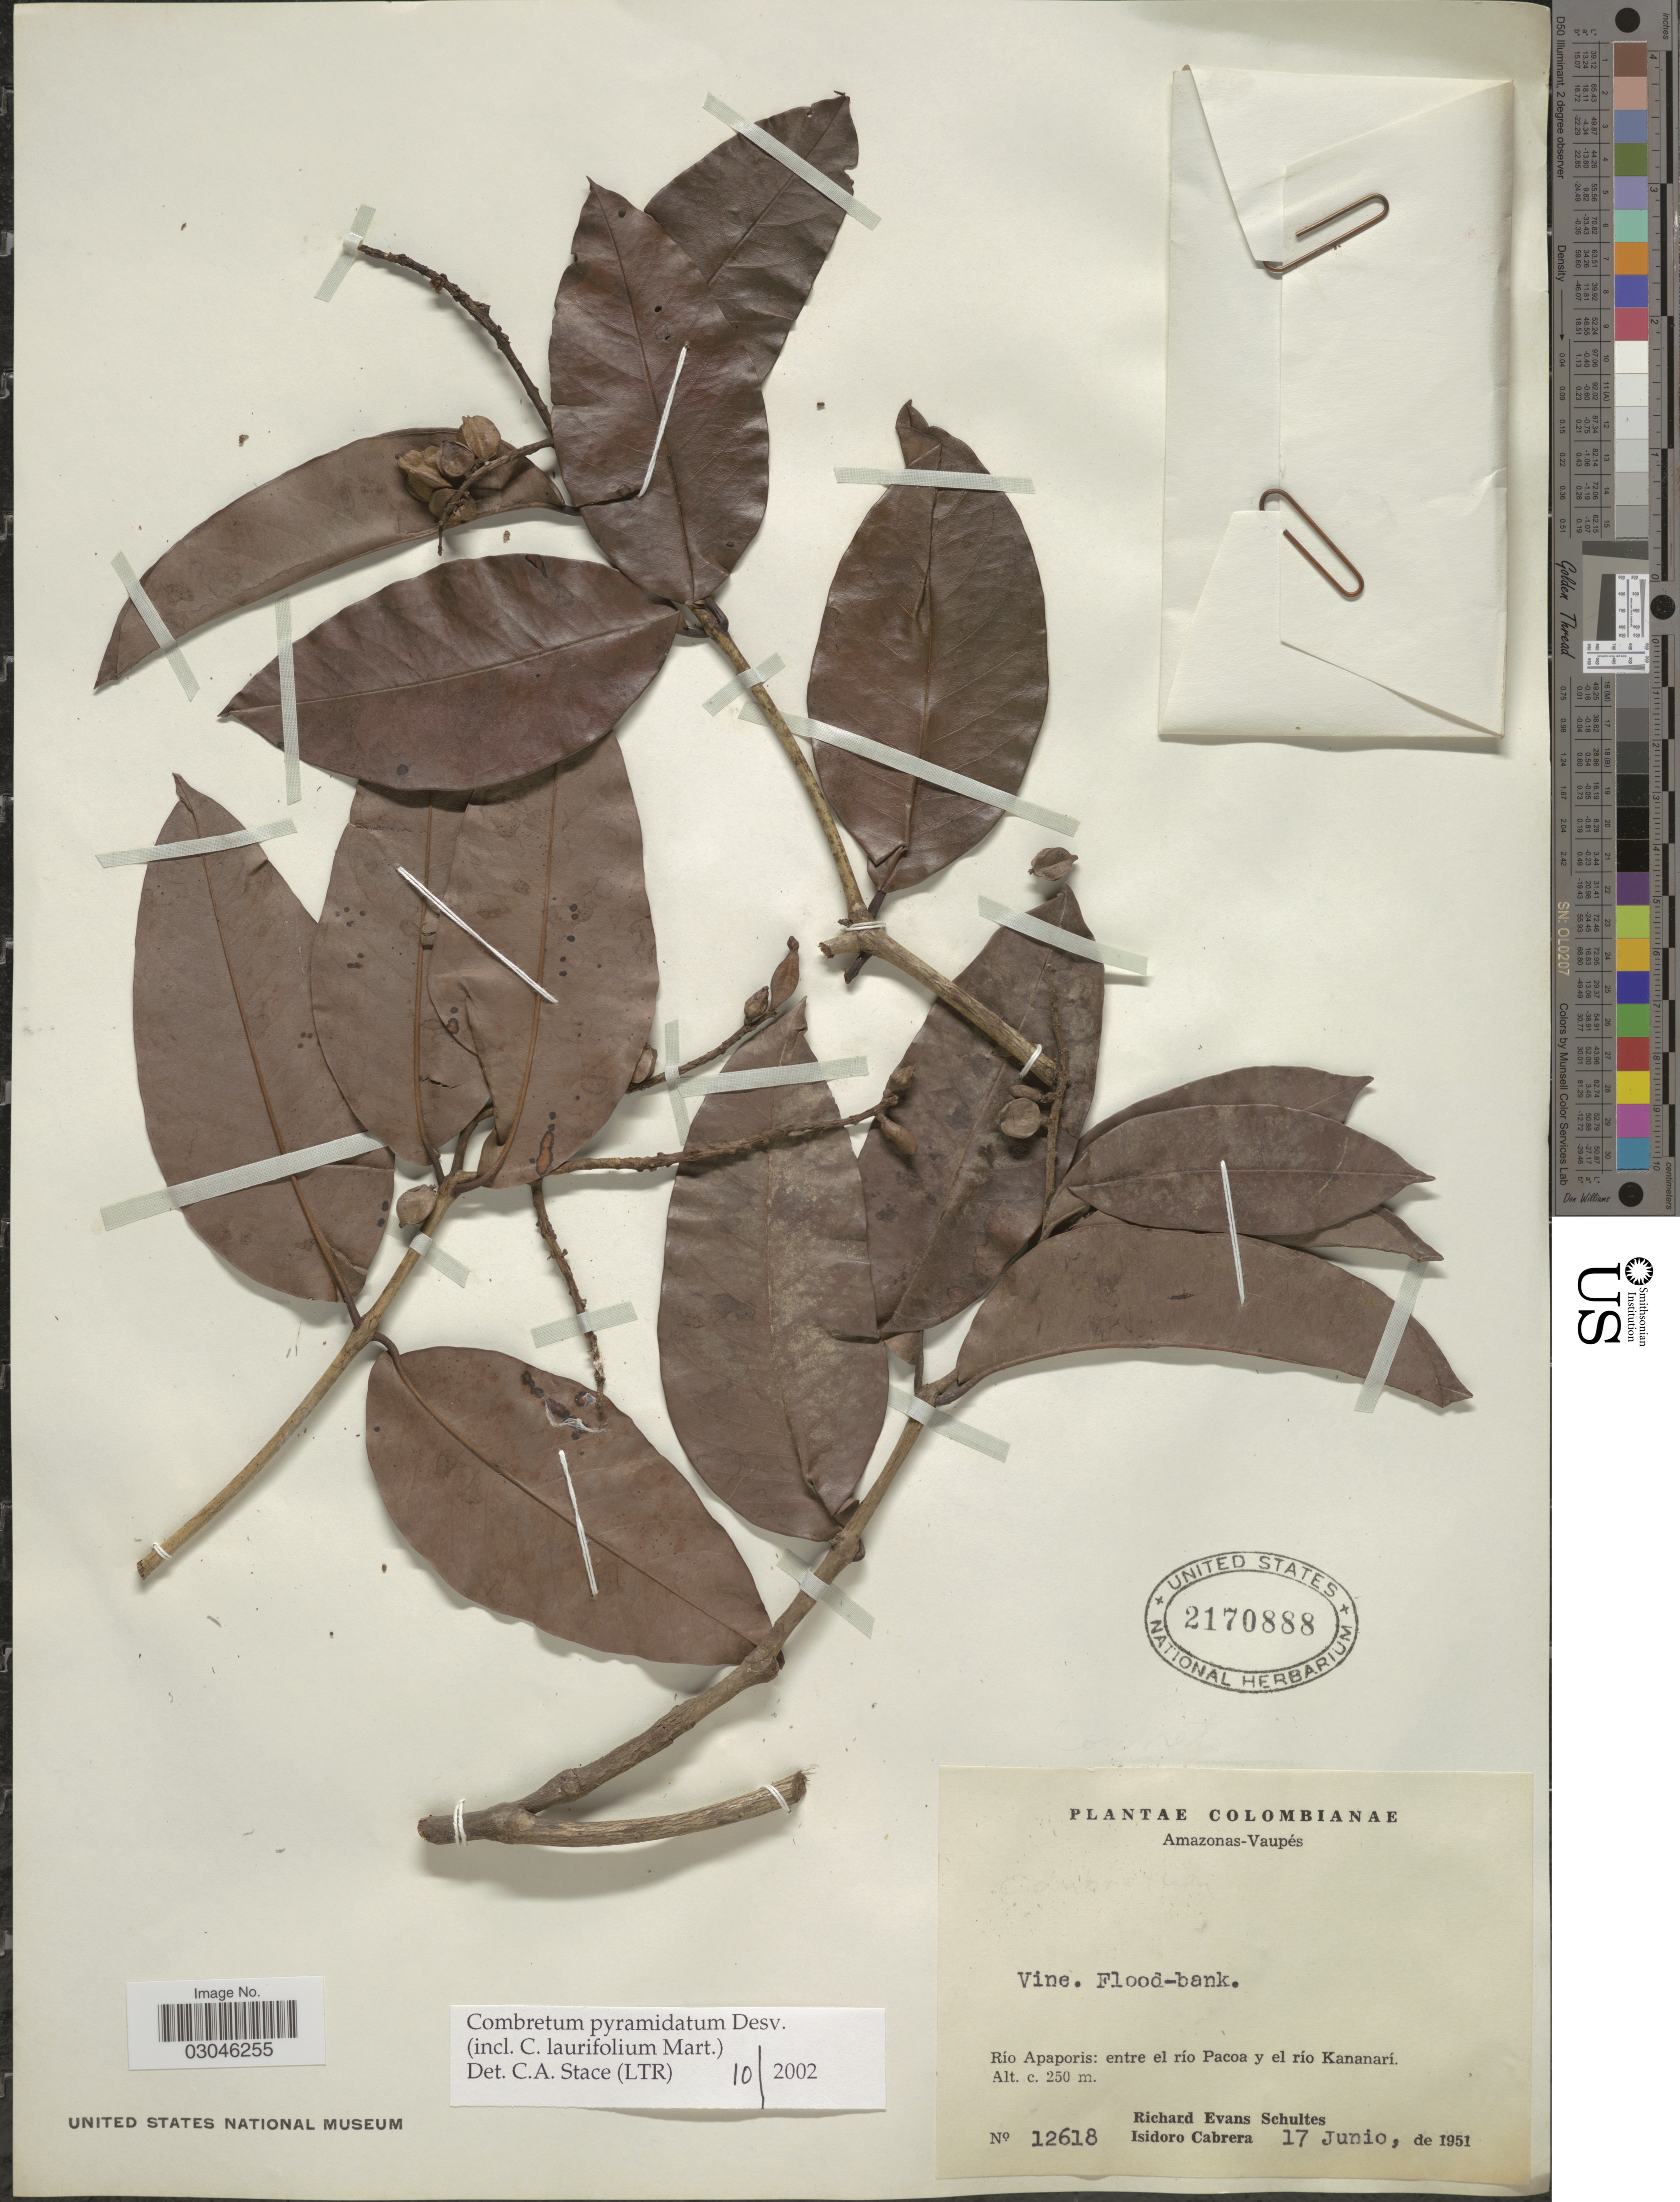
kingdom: Plantae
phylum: Tracheophyta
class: Magnoliopsida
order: Myrtales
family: Combretaceae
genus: Combretum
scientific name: Combretum pyramidatum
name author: Desv.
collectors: R. E. Schultes & I. Cabrera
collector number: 12618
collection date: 1951-06-17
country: Colombia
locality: Amazonas - Vaupés. Río Apaporis: entre el río Pacoa y el río Kananari.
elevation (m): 250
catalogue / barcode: US 2170888